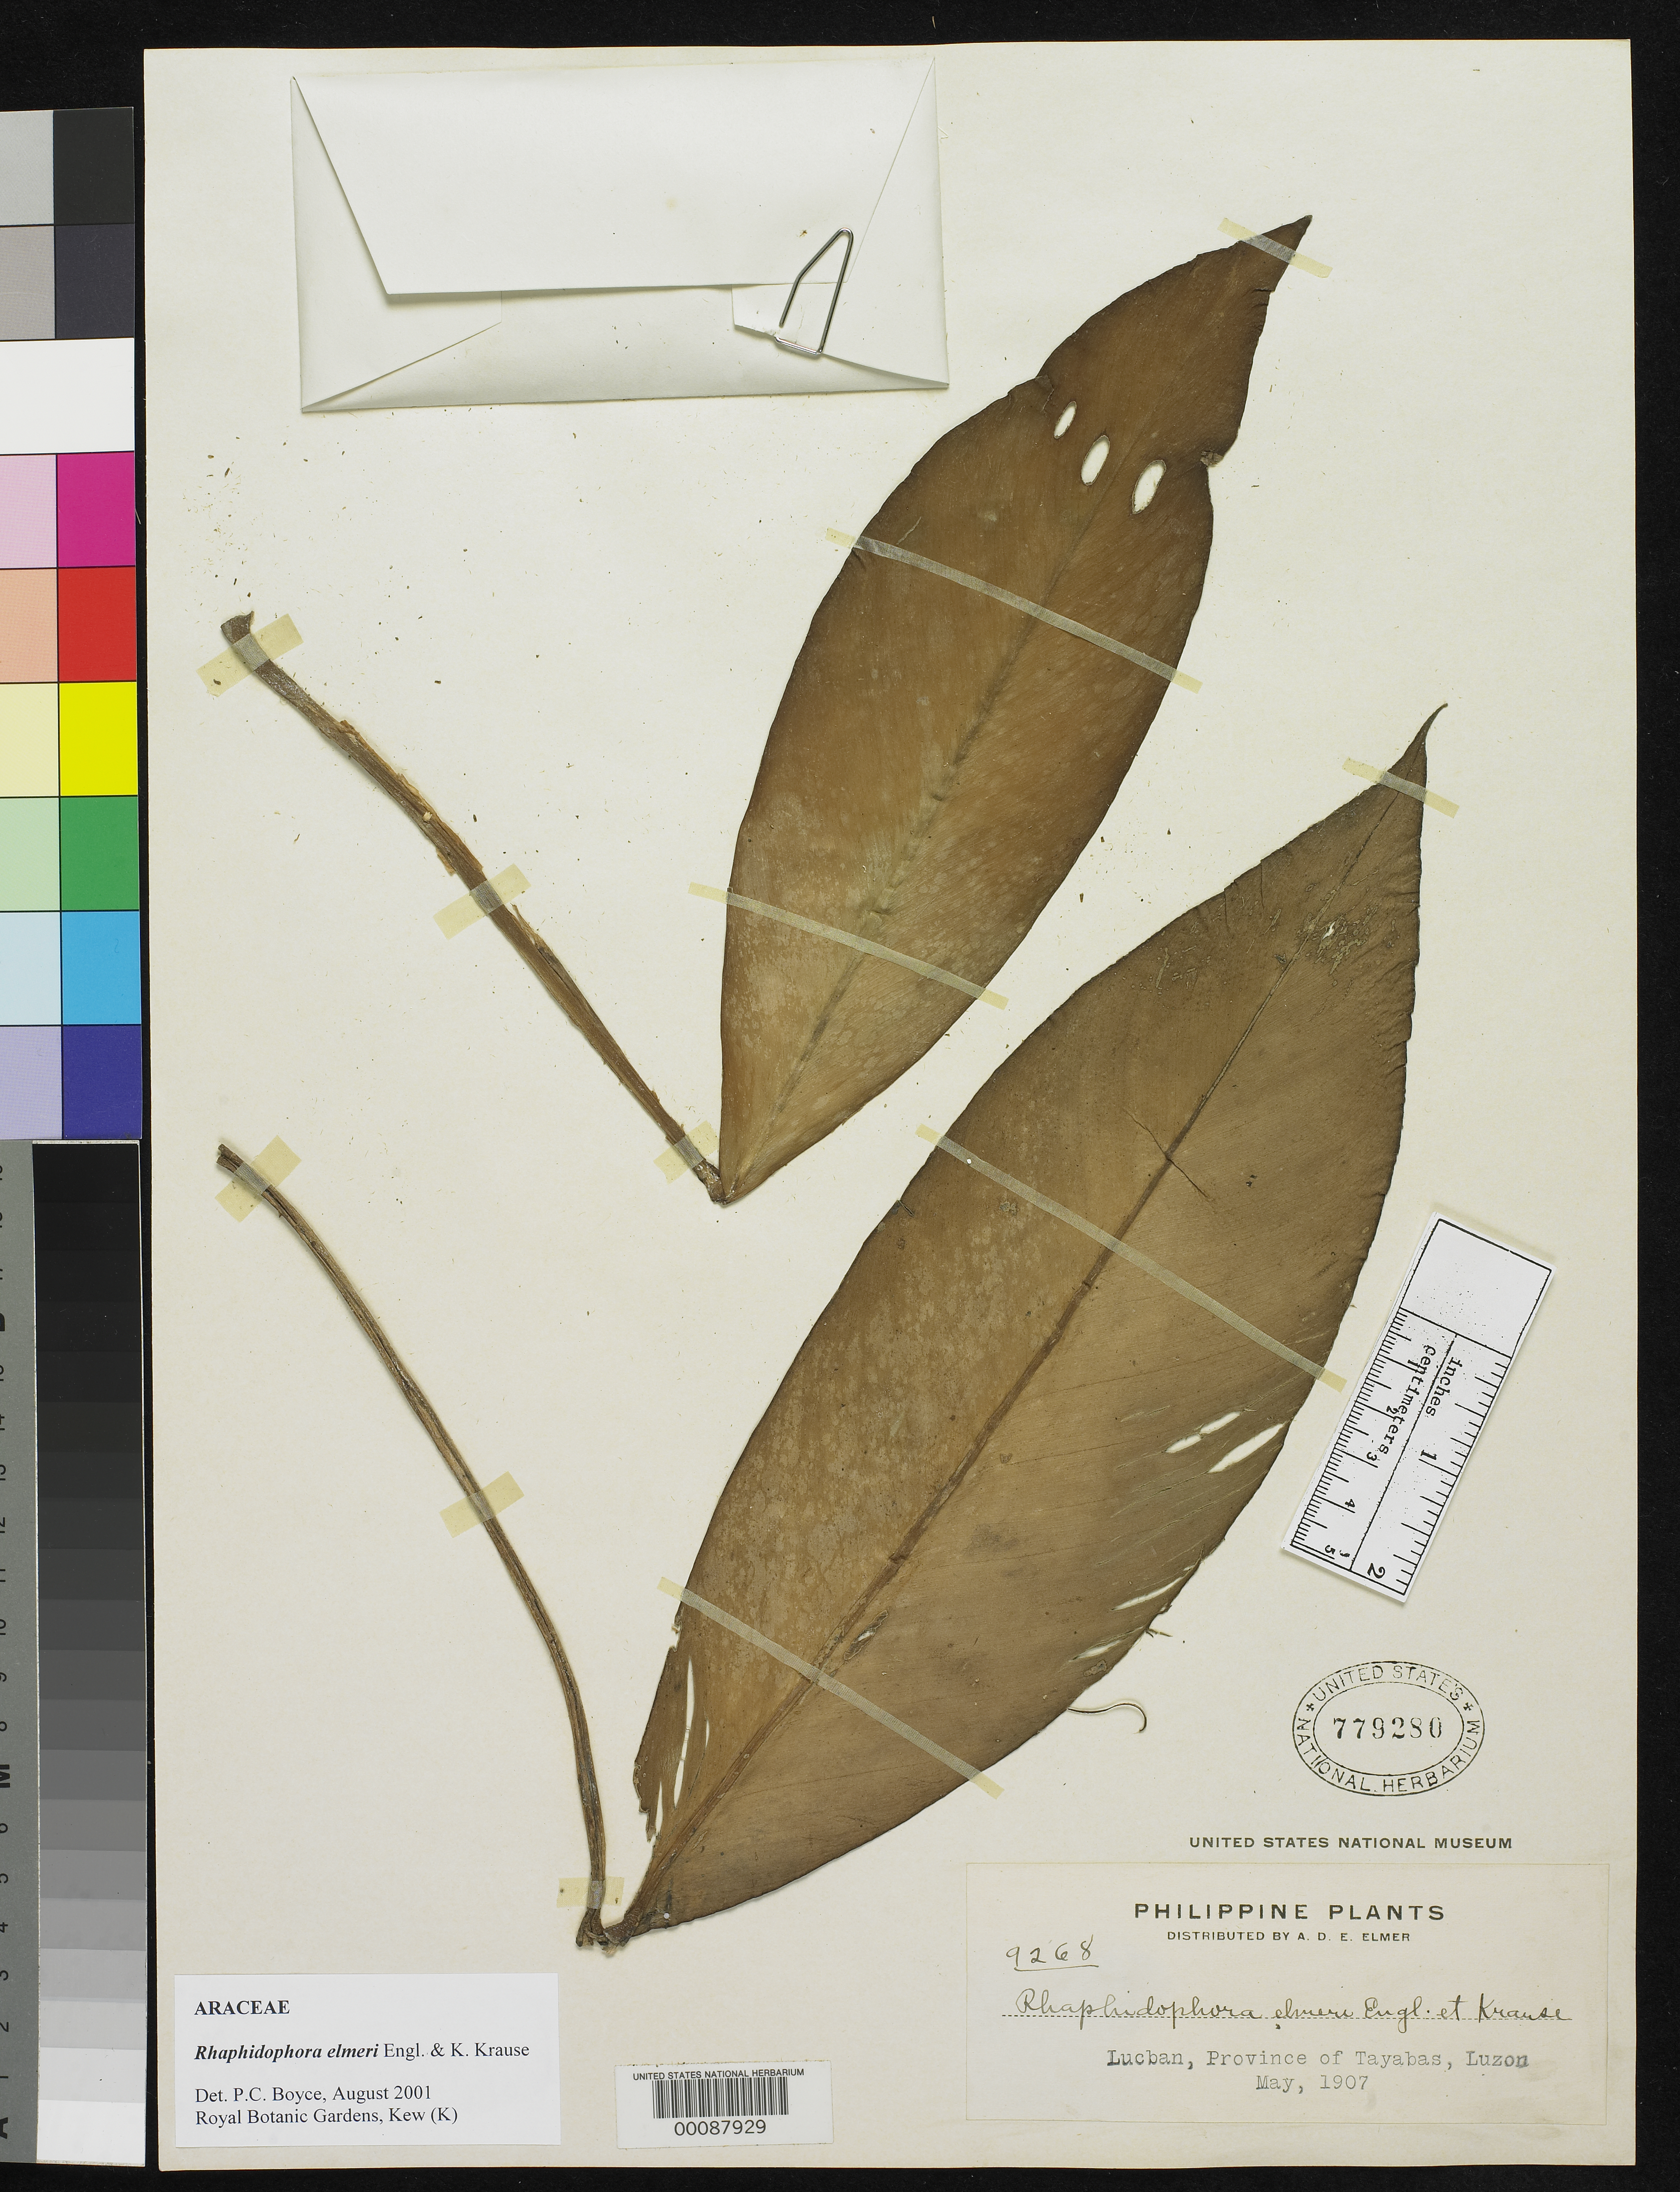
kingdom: Plantae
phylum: Tracheophyta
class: Liliopsida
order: Alismatales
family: Araceae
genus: Rhaphidophora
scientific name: Rhaphidophora elmeri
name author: Engl. & K. Krause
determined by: Boyce, Peter C., (K)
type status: Isotype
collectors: A. D. E. Elmer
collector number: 9268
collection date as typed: May 1907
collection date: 1907-05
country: Philippines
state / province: Calabarzon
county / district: Quezon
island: Luzon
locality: Lucban, Province of Tayabas, Luzon.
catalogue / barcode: US 779280